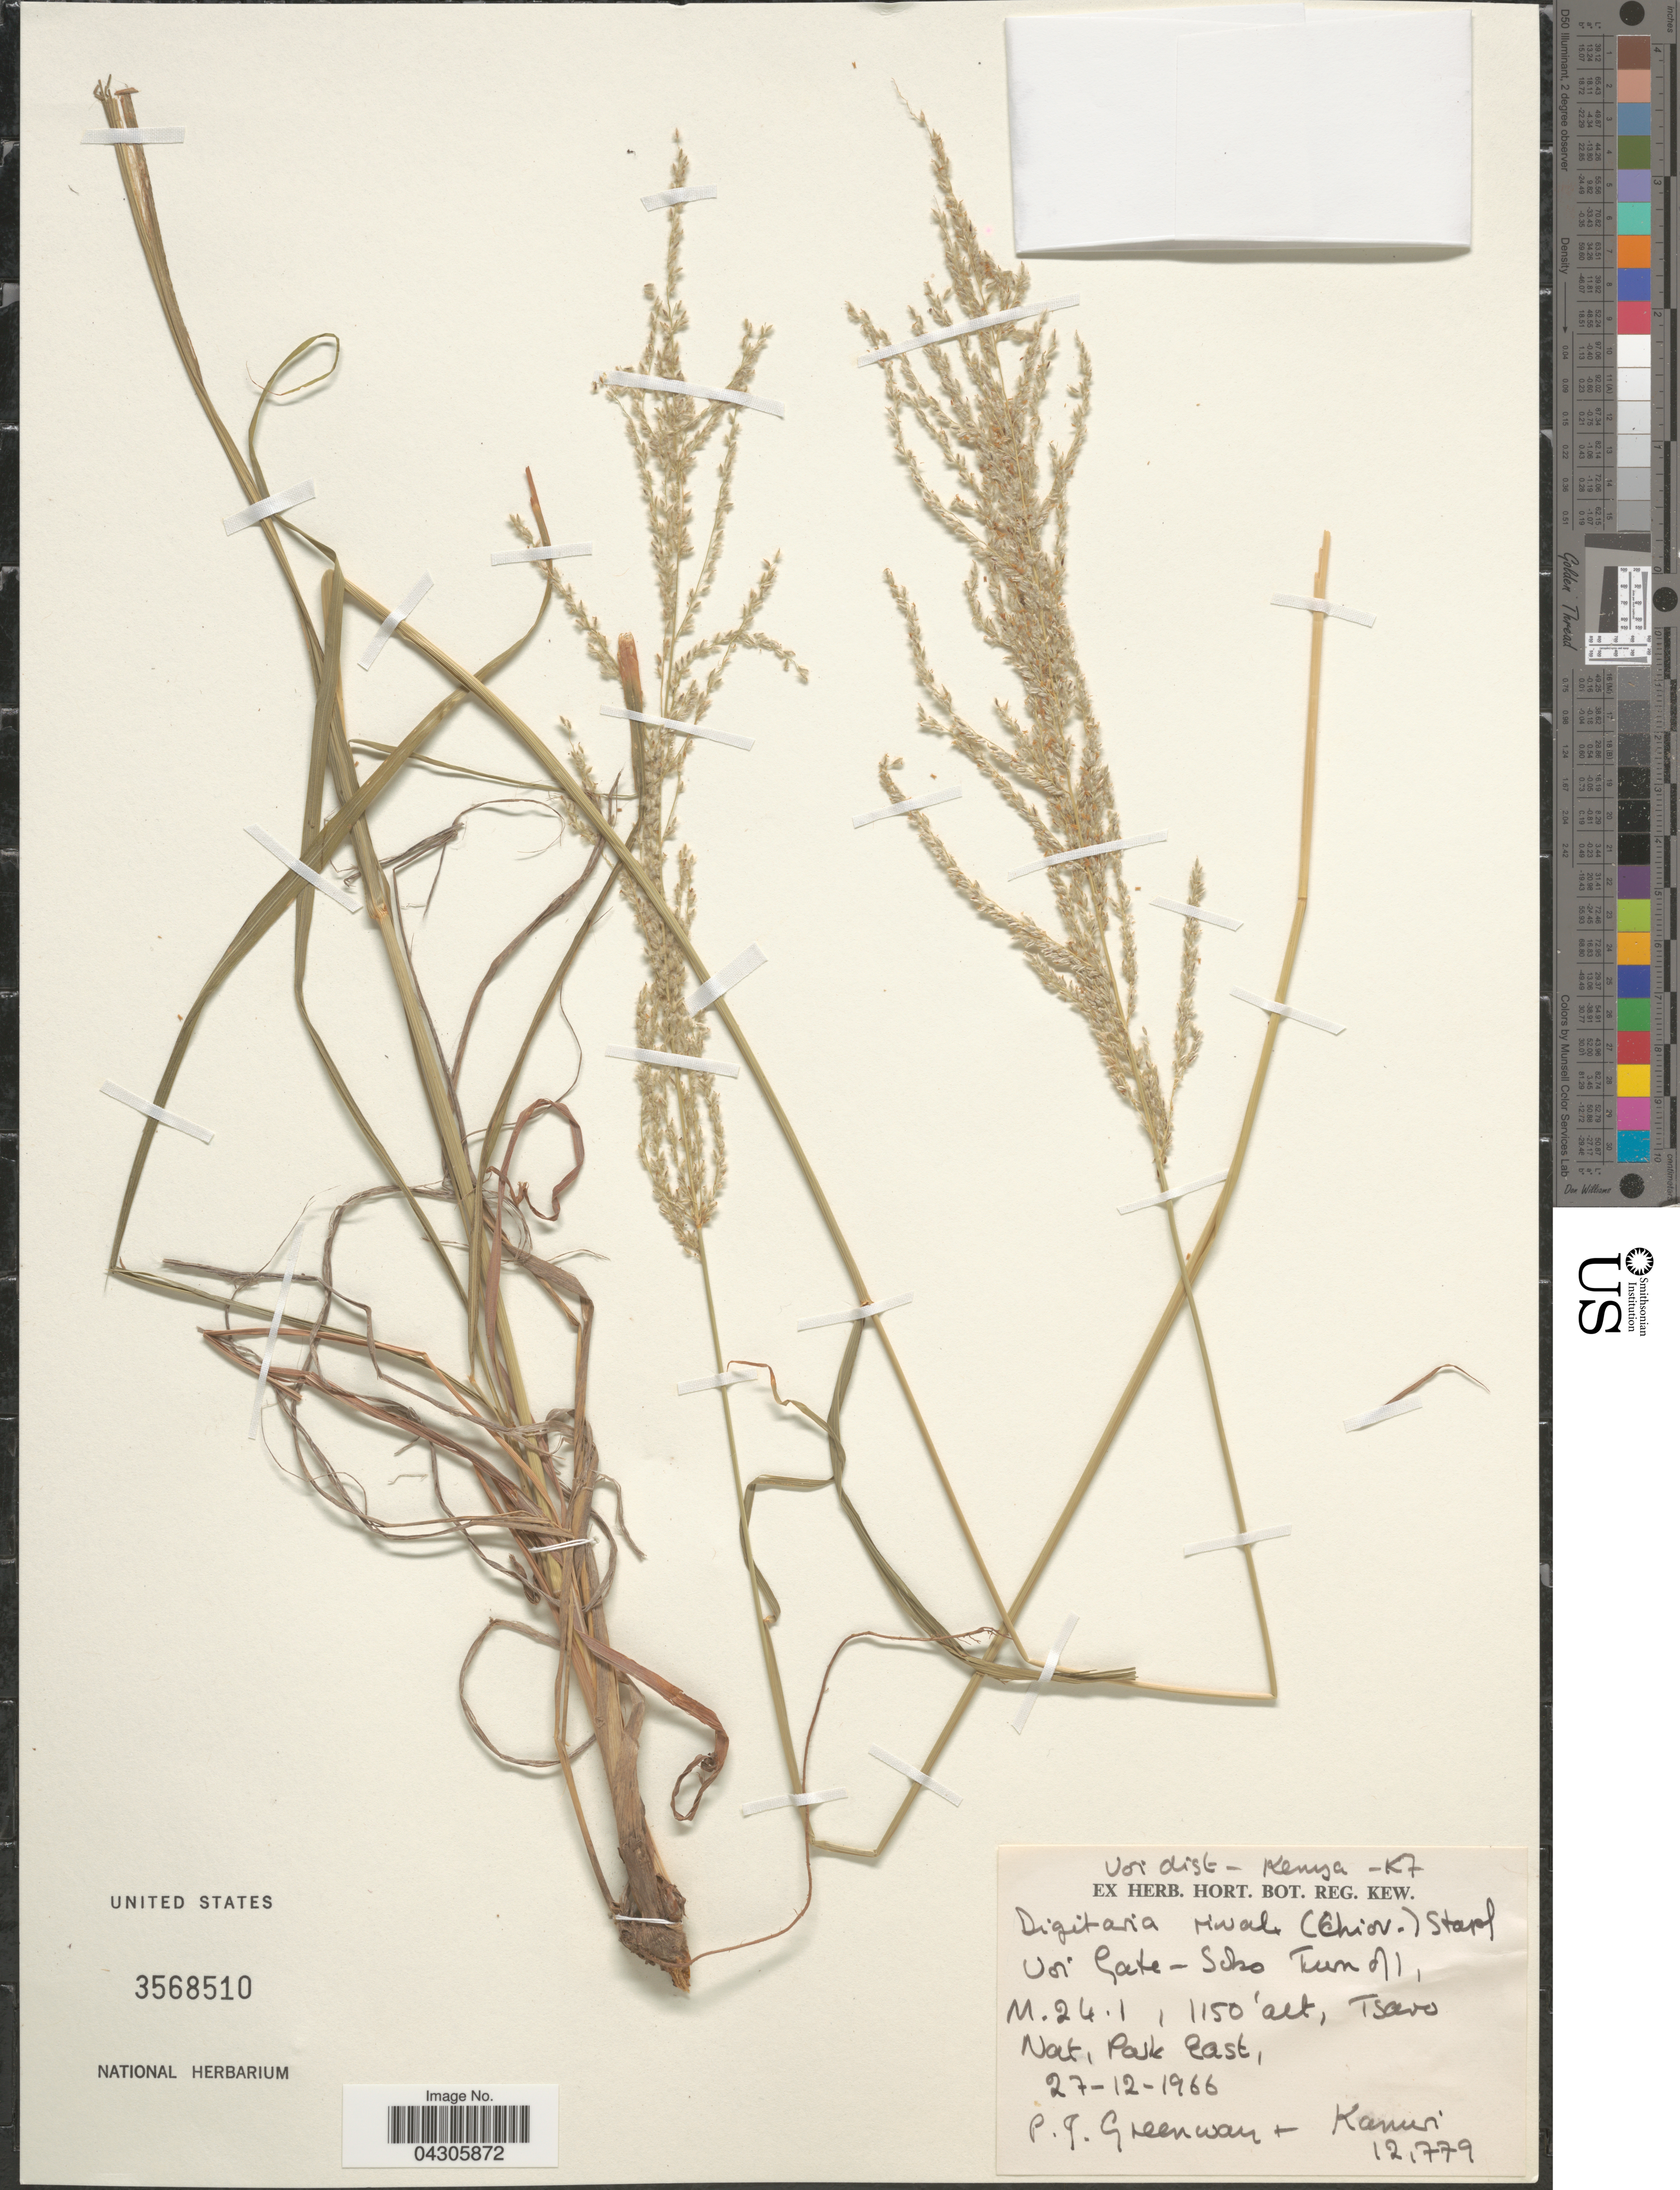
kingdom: Plantae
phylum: Tracheophyta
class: Liliopsida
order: Poales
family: Poaceae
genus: Digitaria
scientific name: Digitaria rivae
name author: (Chiov.) Stapf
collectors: P. J. Greenway & -. Kanuri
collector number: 12779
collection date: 1966-12-27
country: Kenya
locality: Voi dist.-K7. Voi Gate-Soko Turb off, M.24.1, Tsavo Nat. Park East.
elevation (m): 351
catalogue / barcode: US 3568510